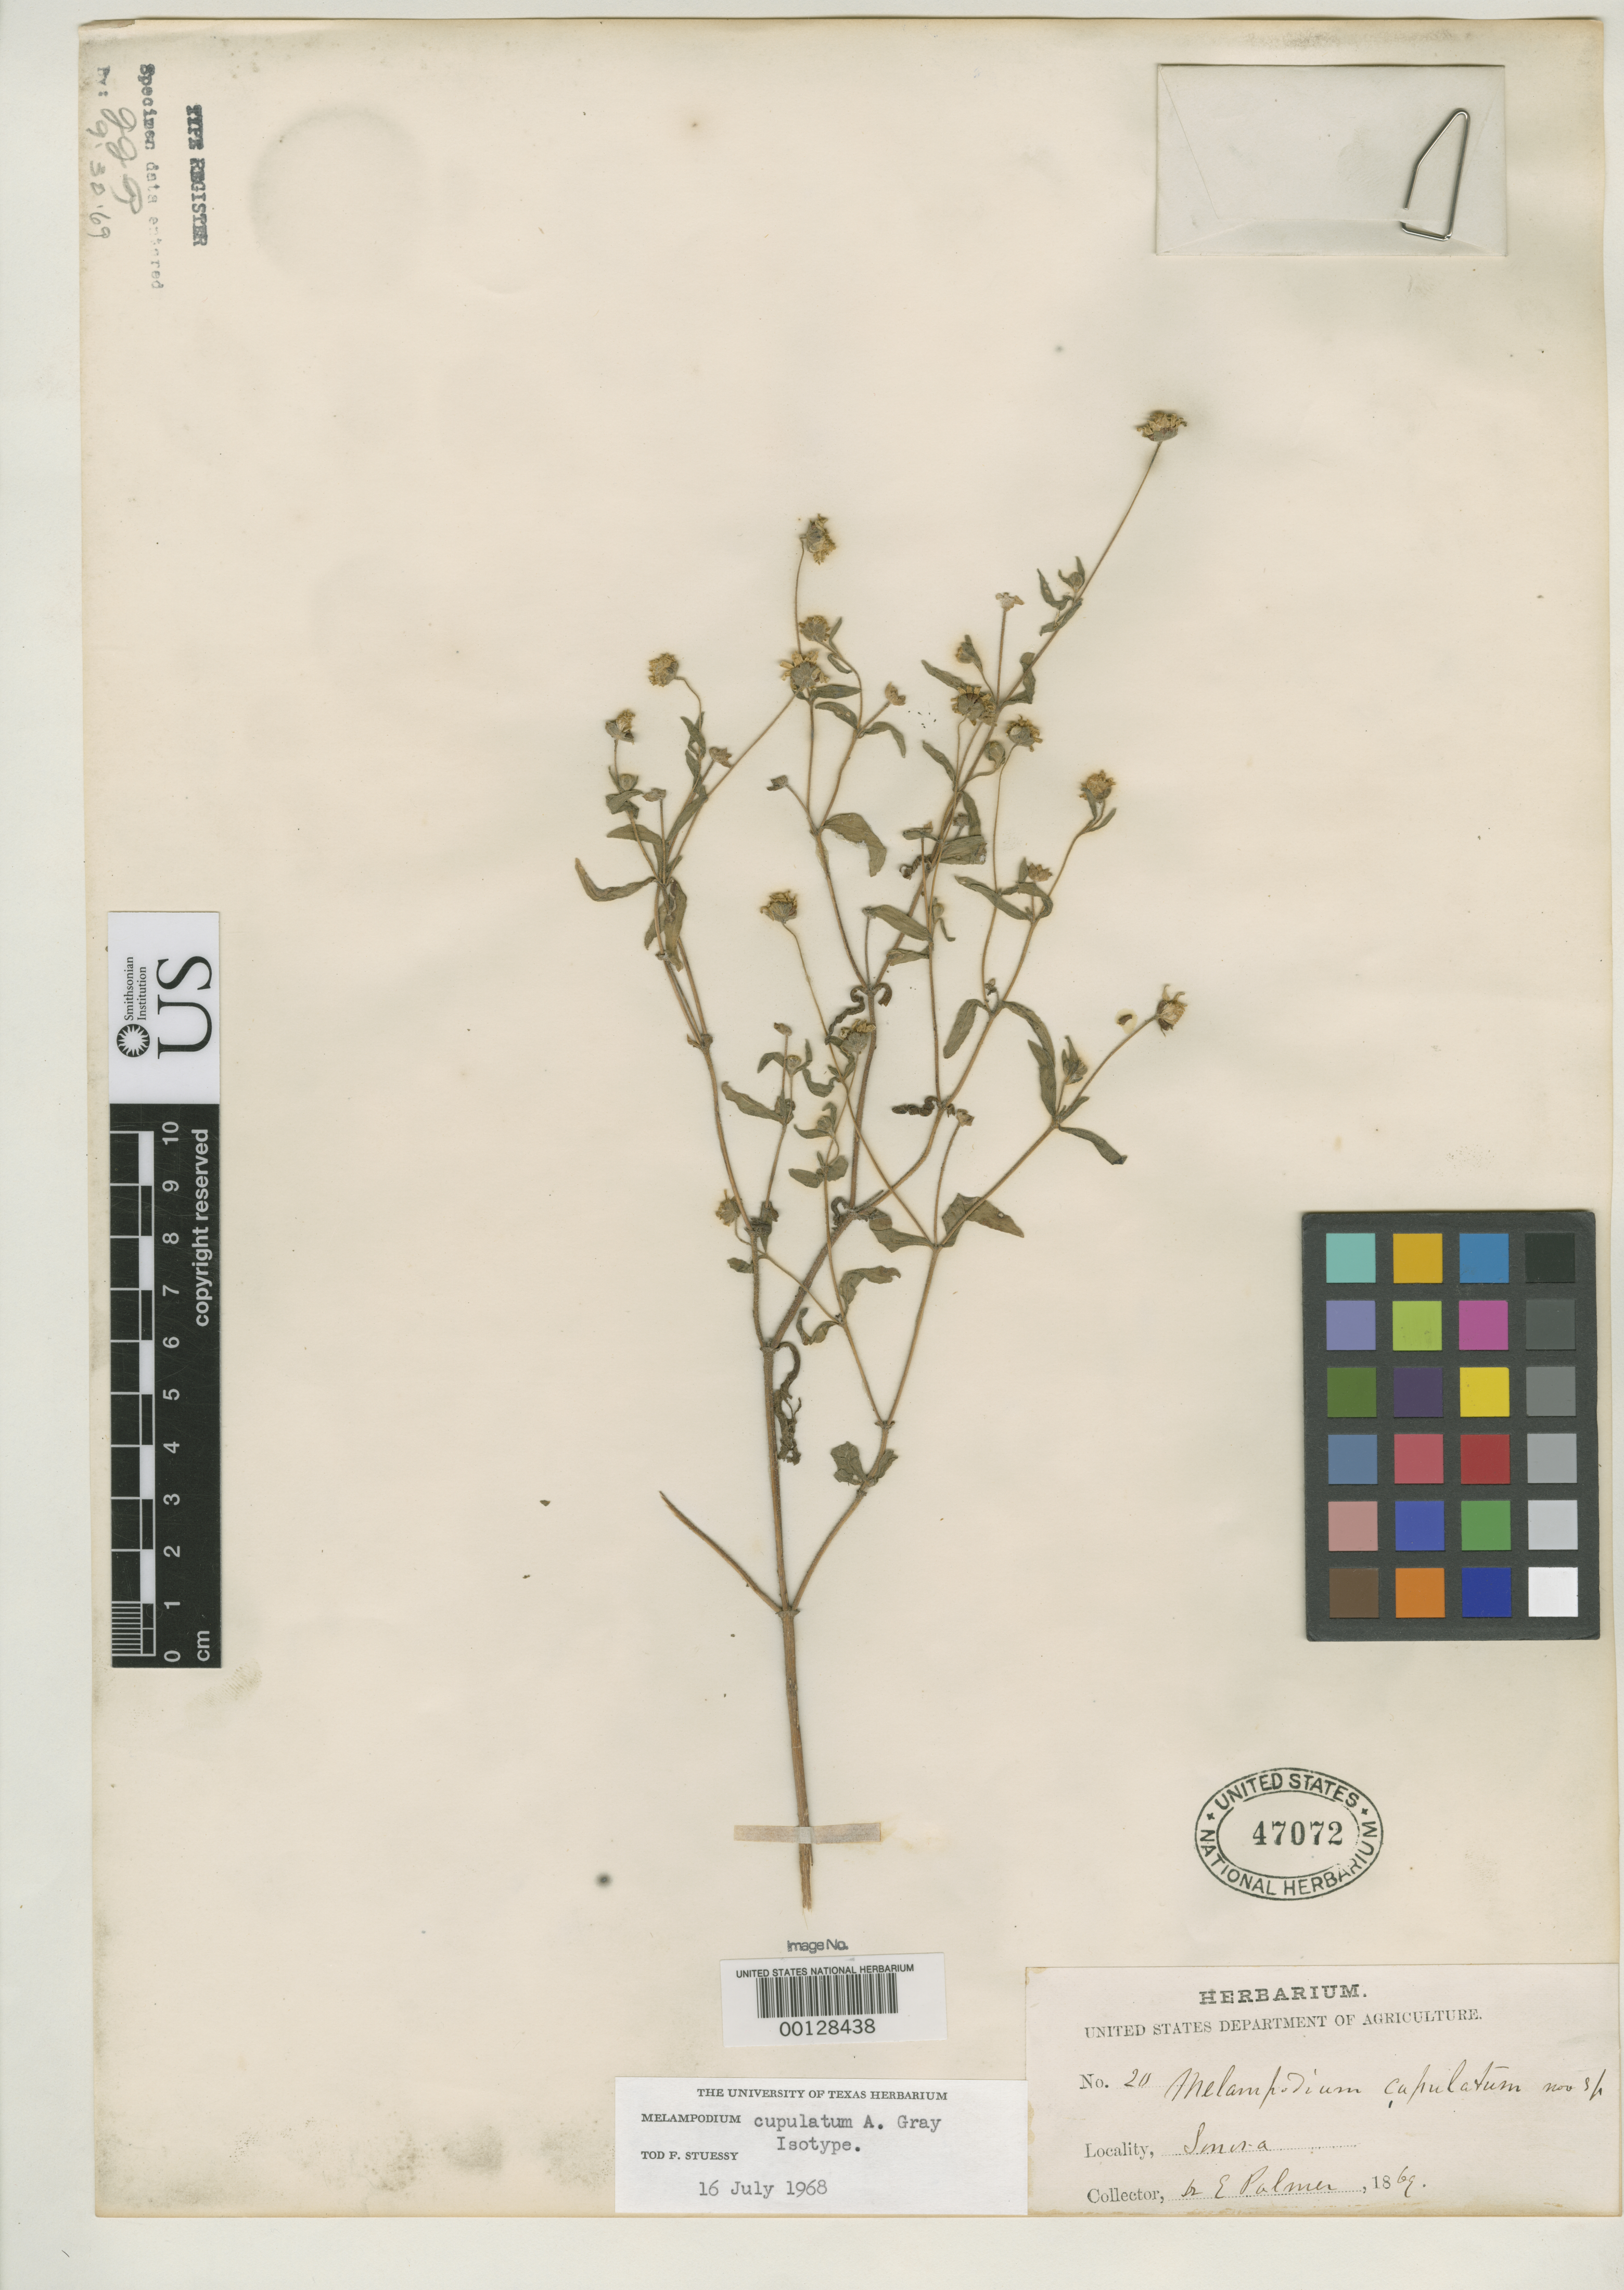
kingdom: Plantae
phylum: Tracheophyta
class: Magnoliopsida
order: Asterales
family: Asteraceae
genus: Melampodium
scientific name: Melampodium cupulatum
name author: A. Gray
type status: Isotype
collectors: E. Palmer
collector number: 20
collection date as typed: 1869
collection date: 1869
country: Mexico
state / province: Sonora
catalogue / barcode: US 47072